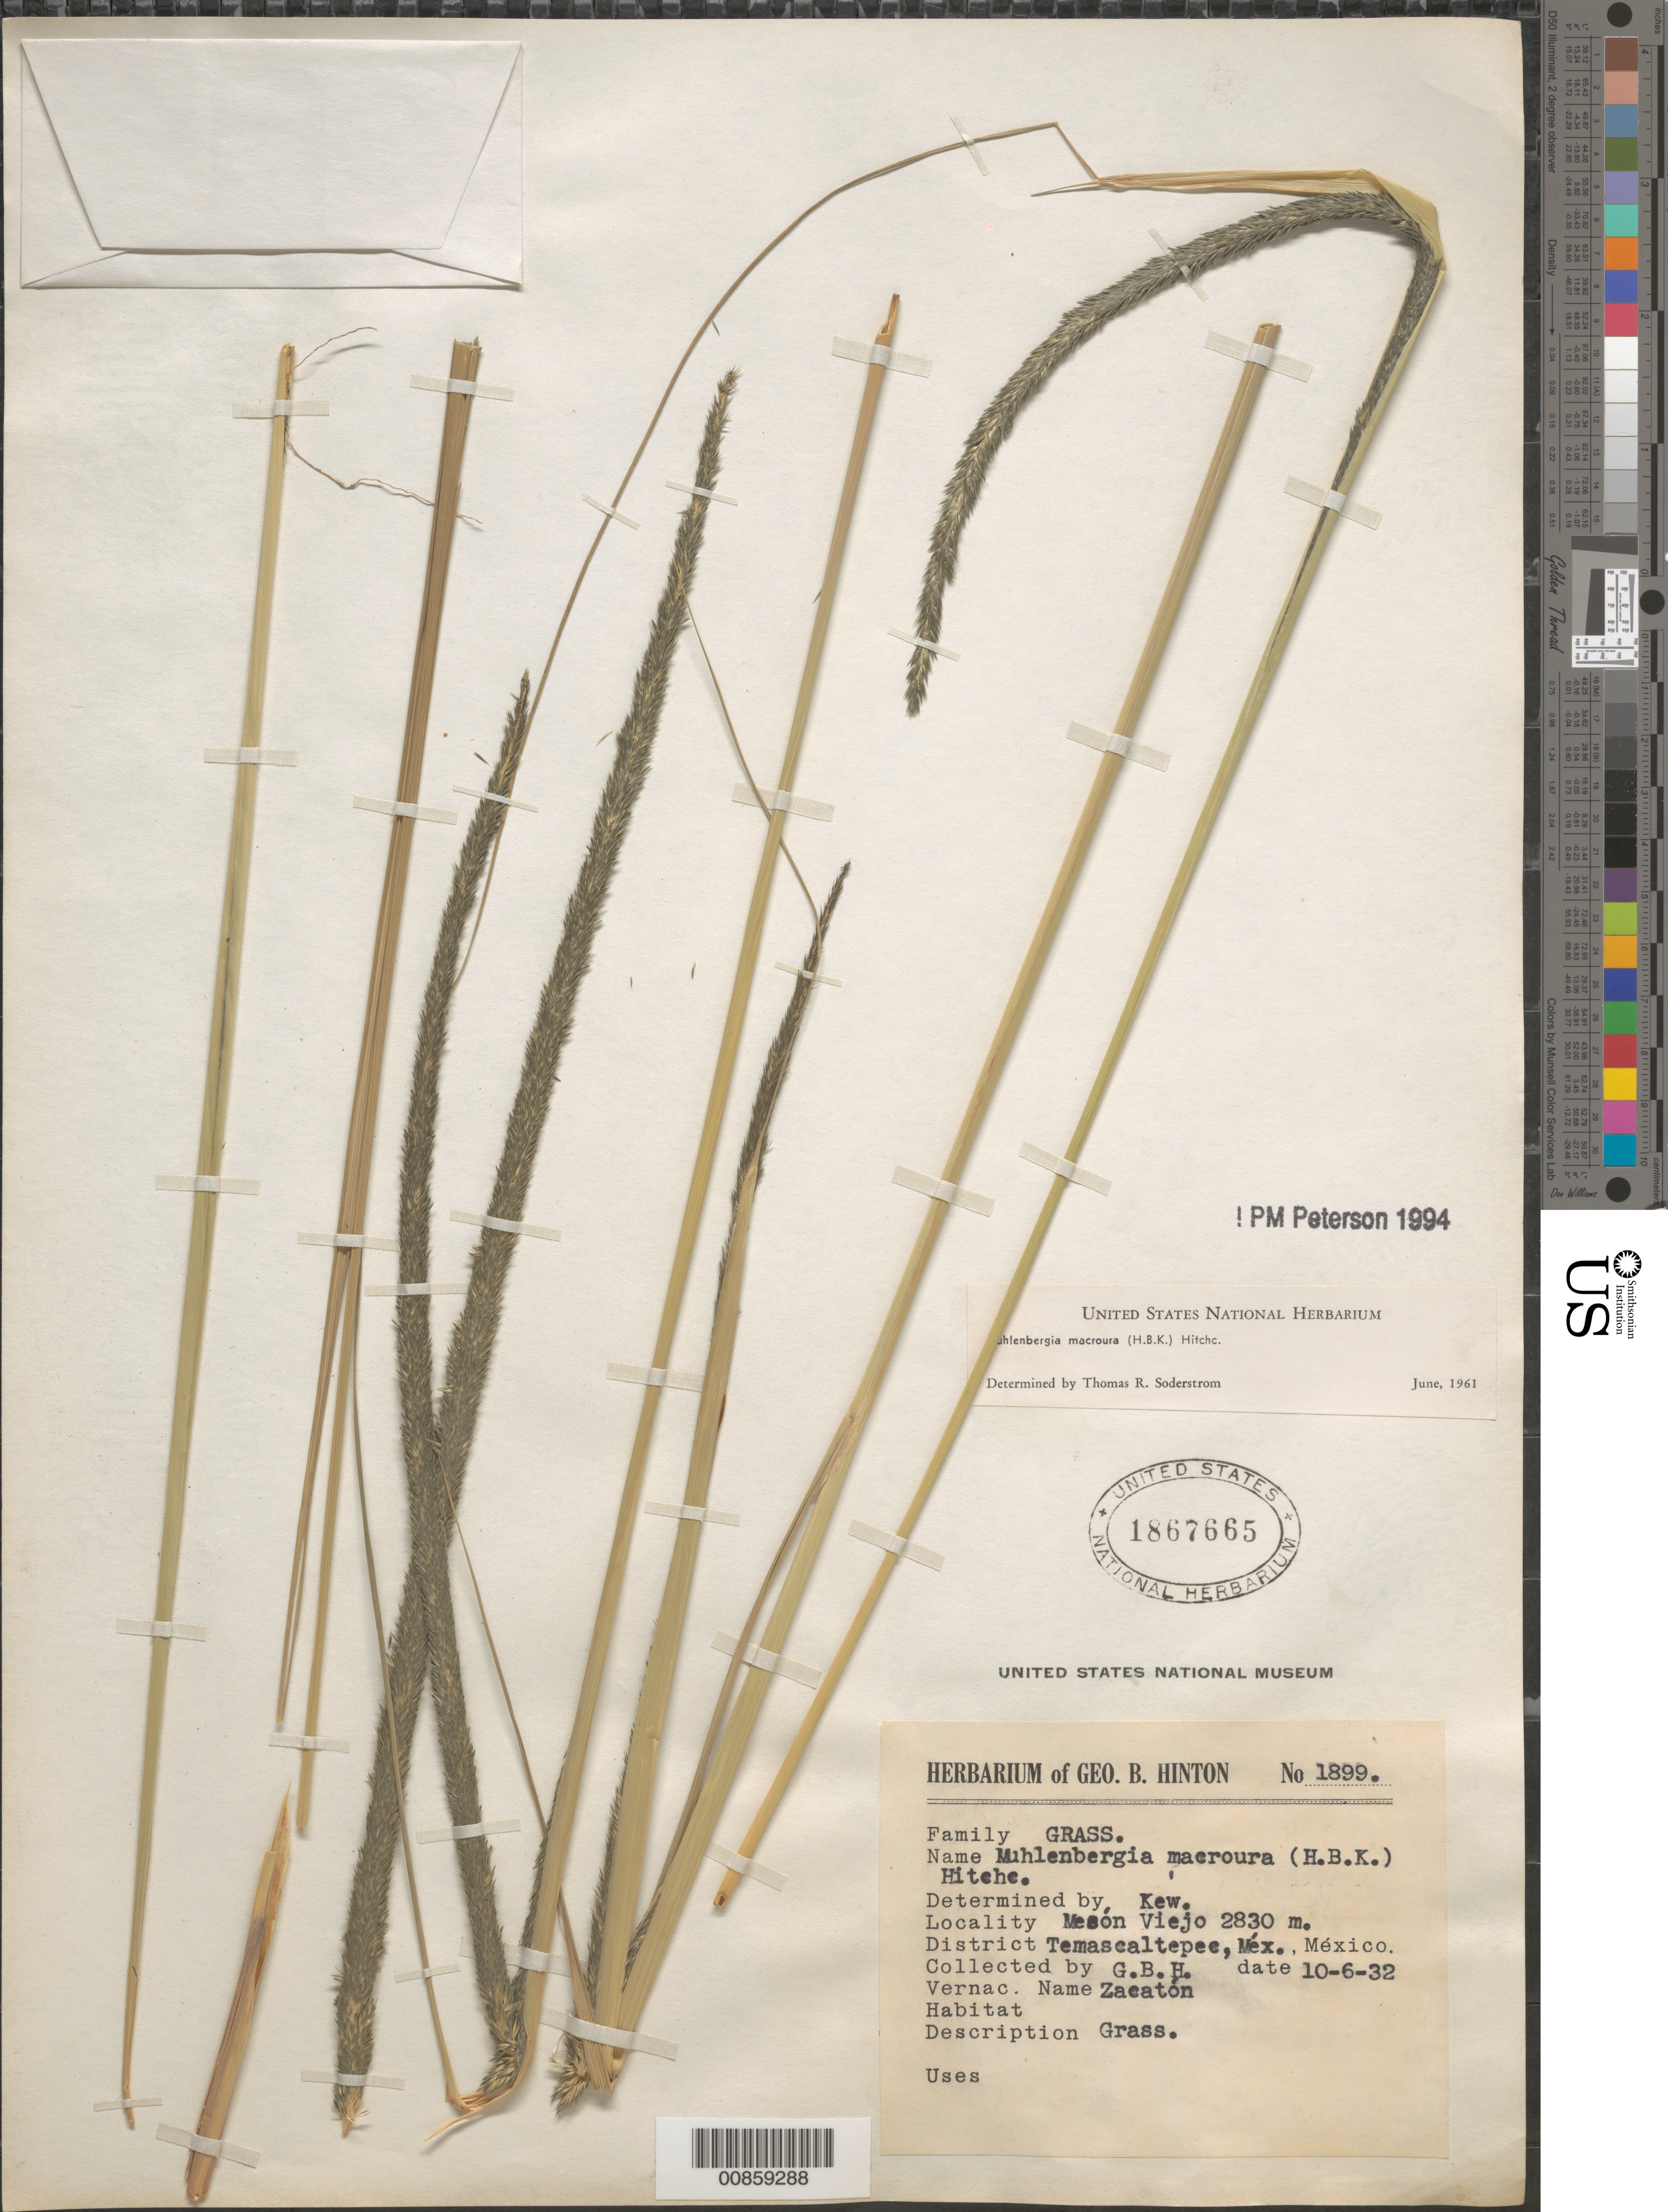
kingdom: Plantae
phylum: Tracheophyta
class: Liliopsida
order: Poales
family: Poaceae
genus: Muhlenbergia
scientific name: Muhlenbergia macroura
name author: (Kunth) Hitchc.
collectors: G. B. Hinton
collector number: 1899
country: Mexico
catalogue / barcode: US 1867665